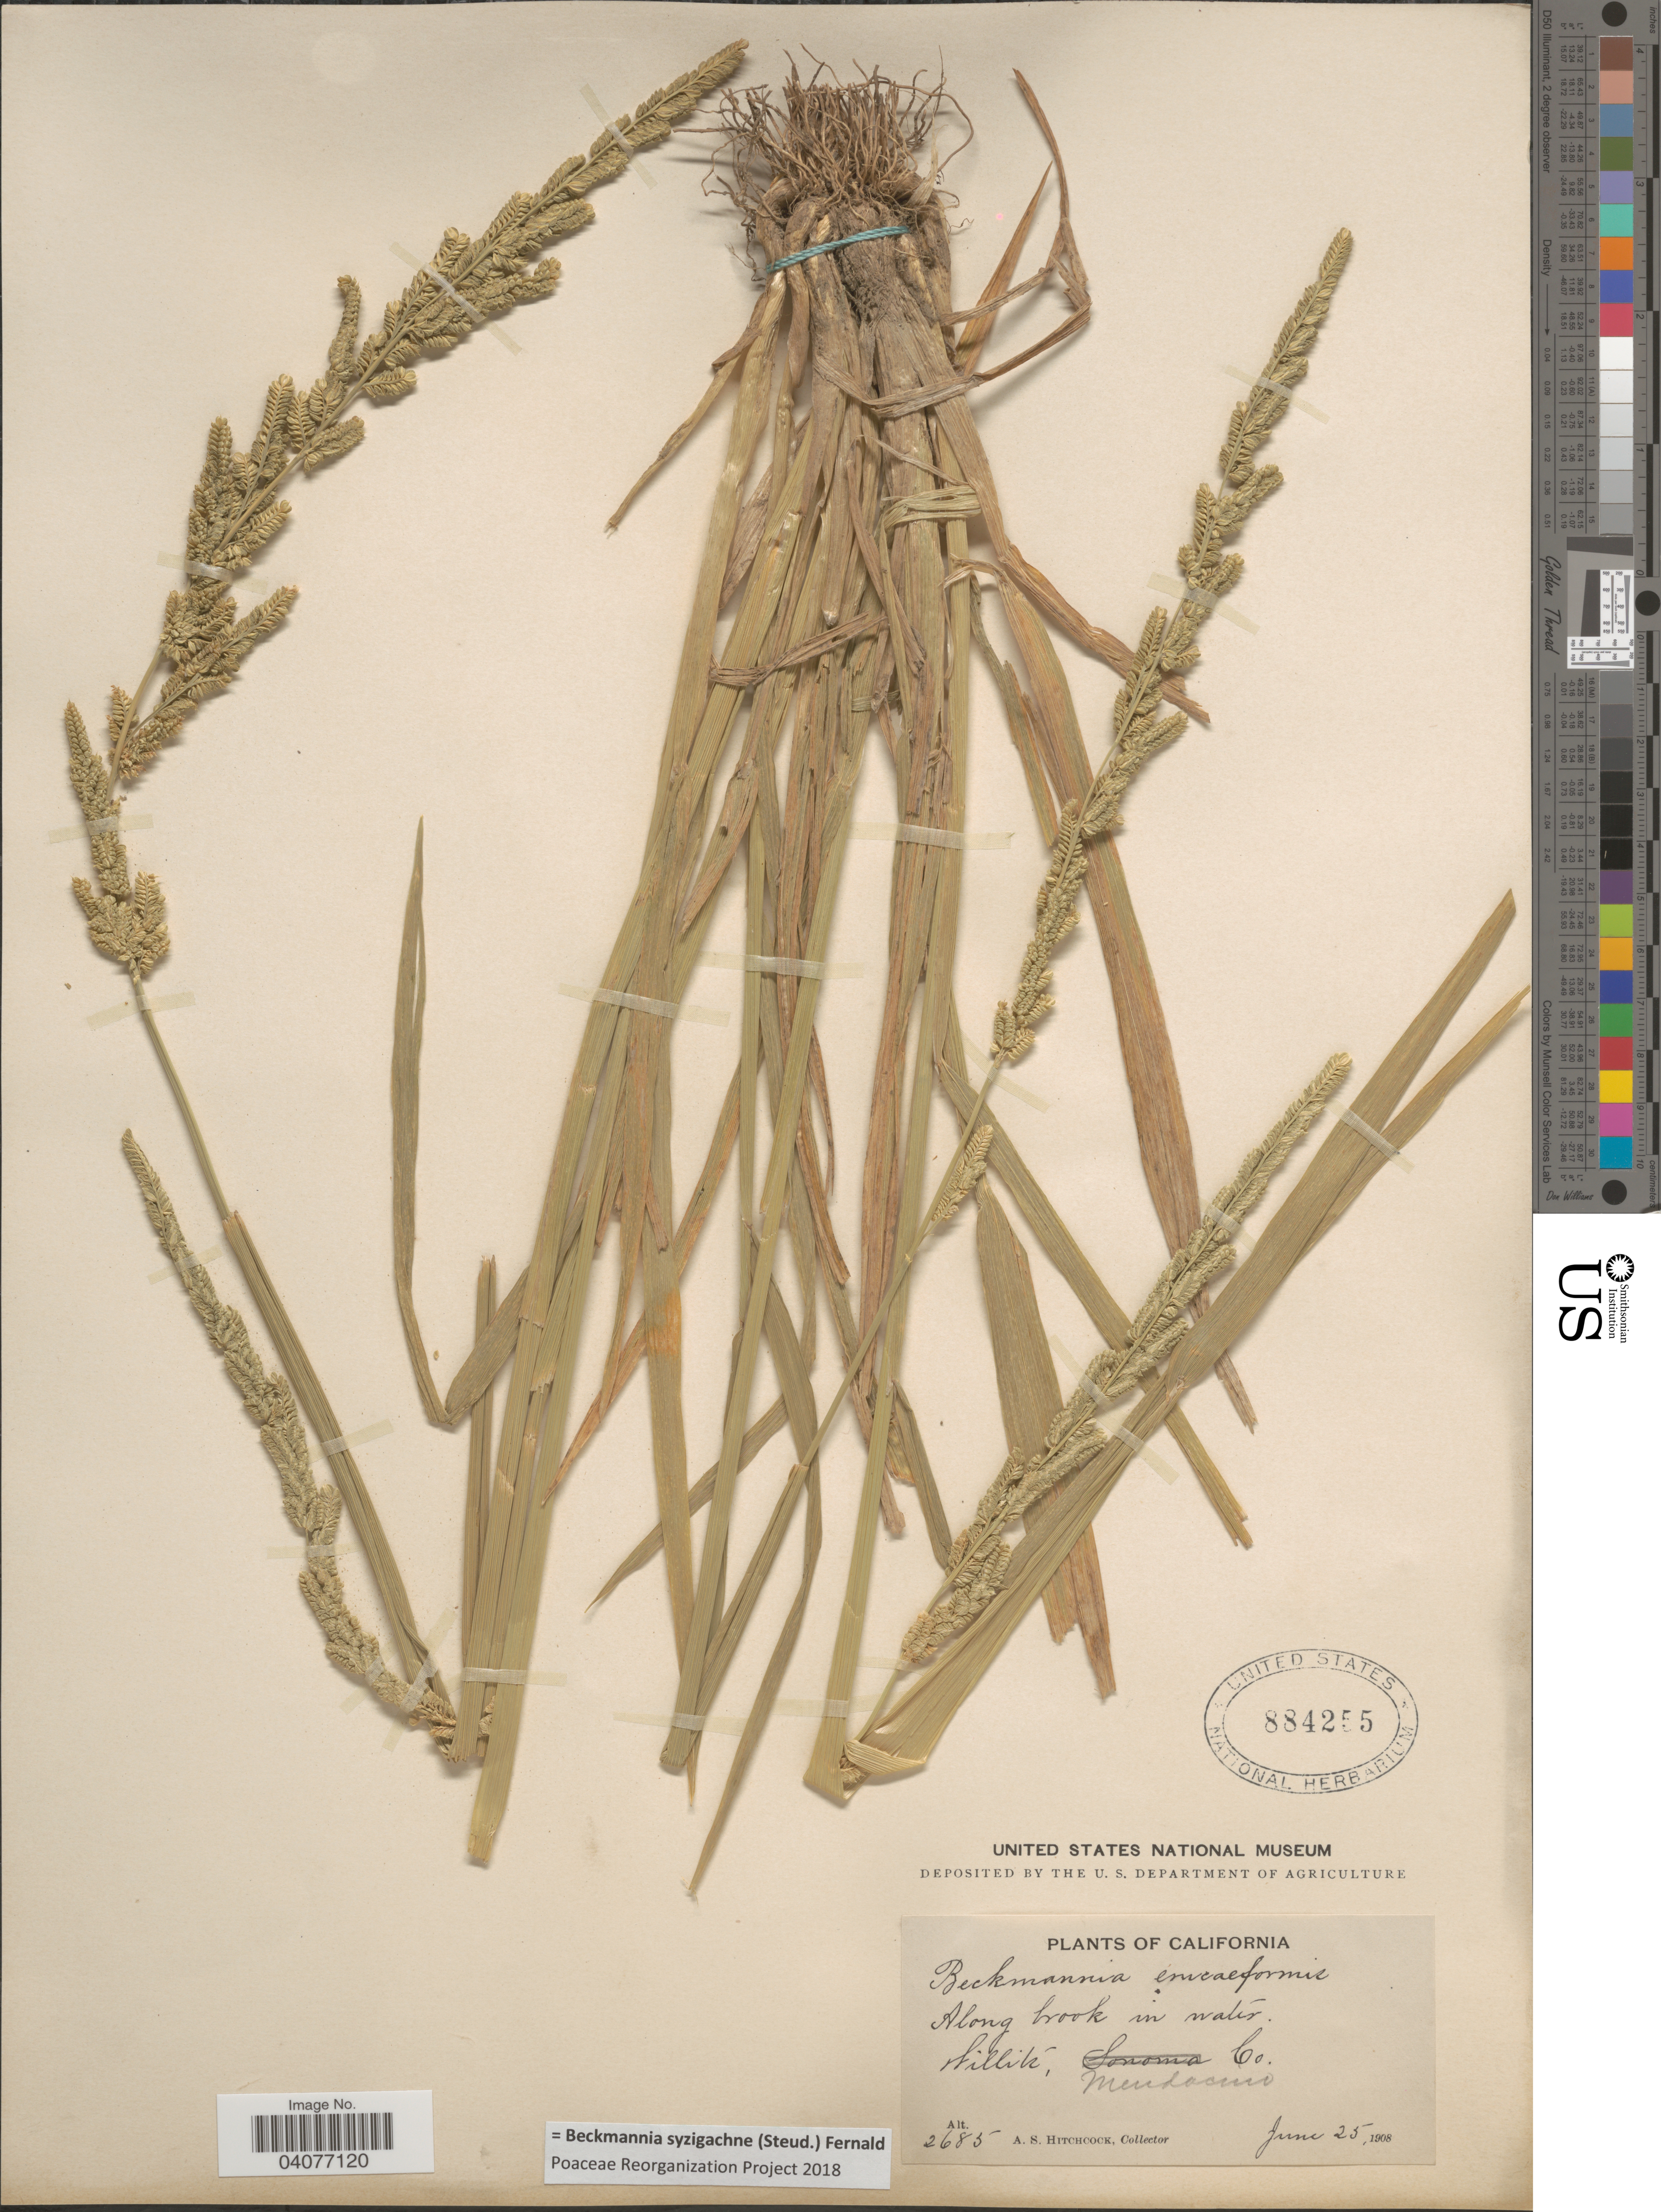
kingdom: Plantae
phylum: Tracheophyta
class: Liliopsida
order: Poales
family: Poaceae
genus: Beckmannia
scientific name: Beckmannia syzigachne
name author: (Steud.) Fernald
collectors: A. S. Hitchcock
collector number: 2685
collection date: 1908-06-25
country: United States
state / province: California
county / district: Mendocino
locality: Along brook in water. Willits, Mendocino Co.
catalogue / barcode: US 884255